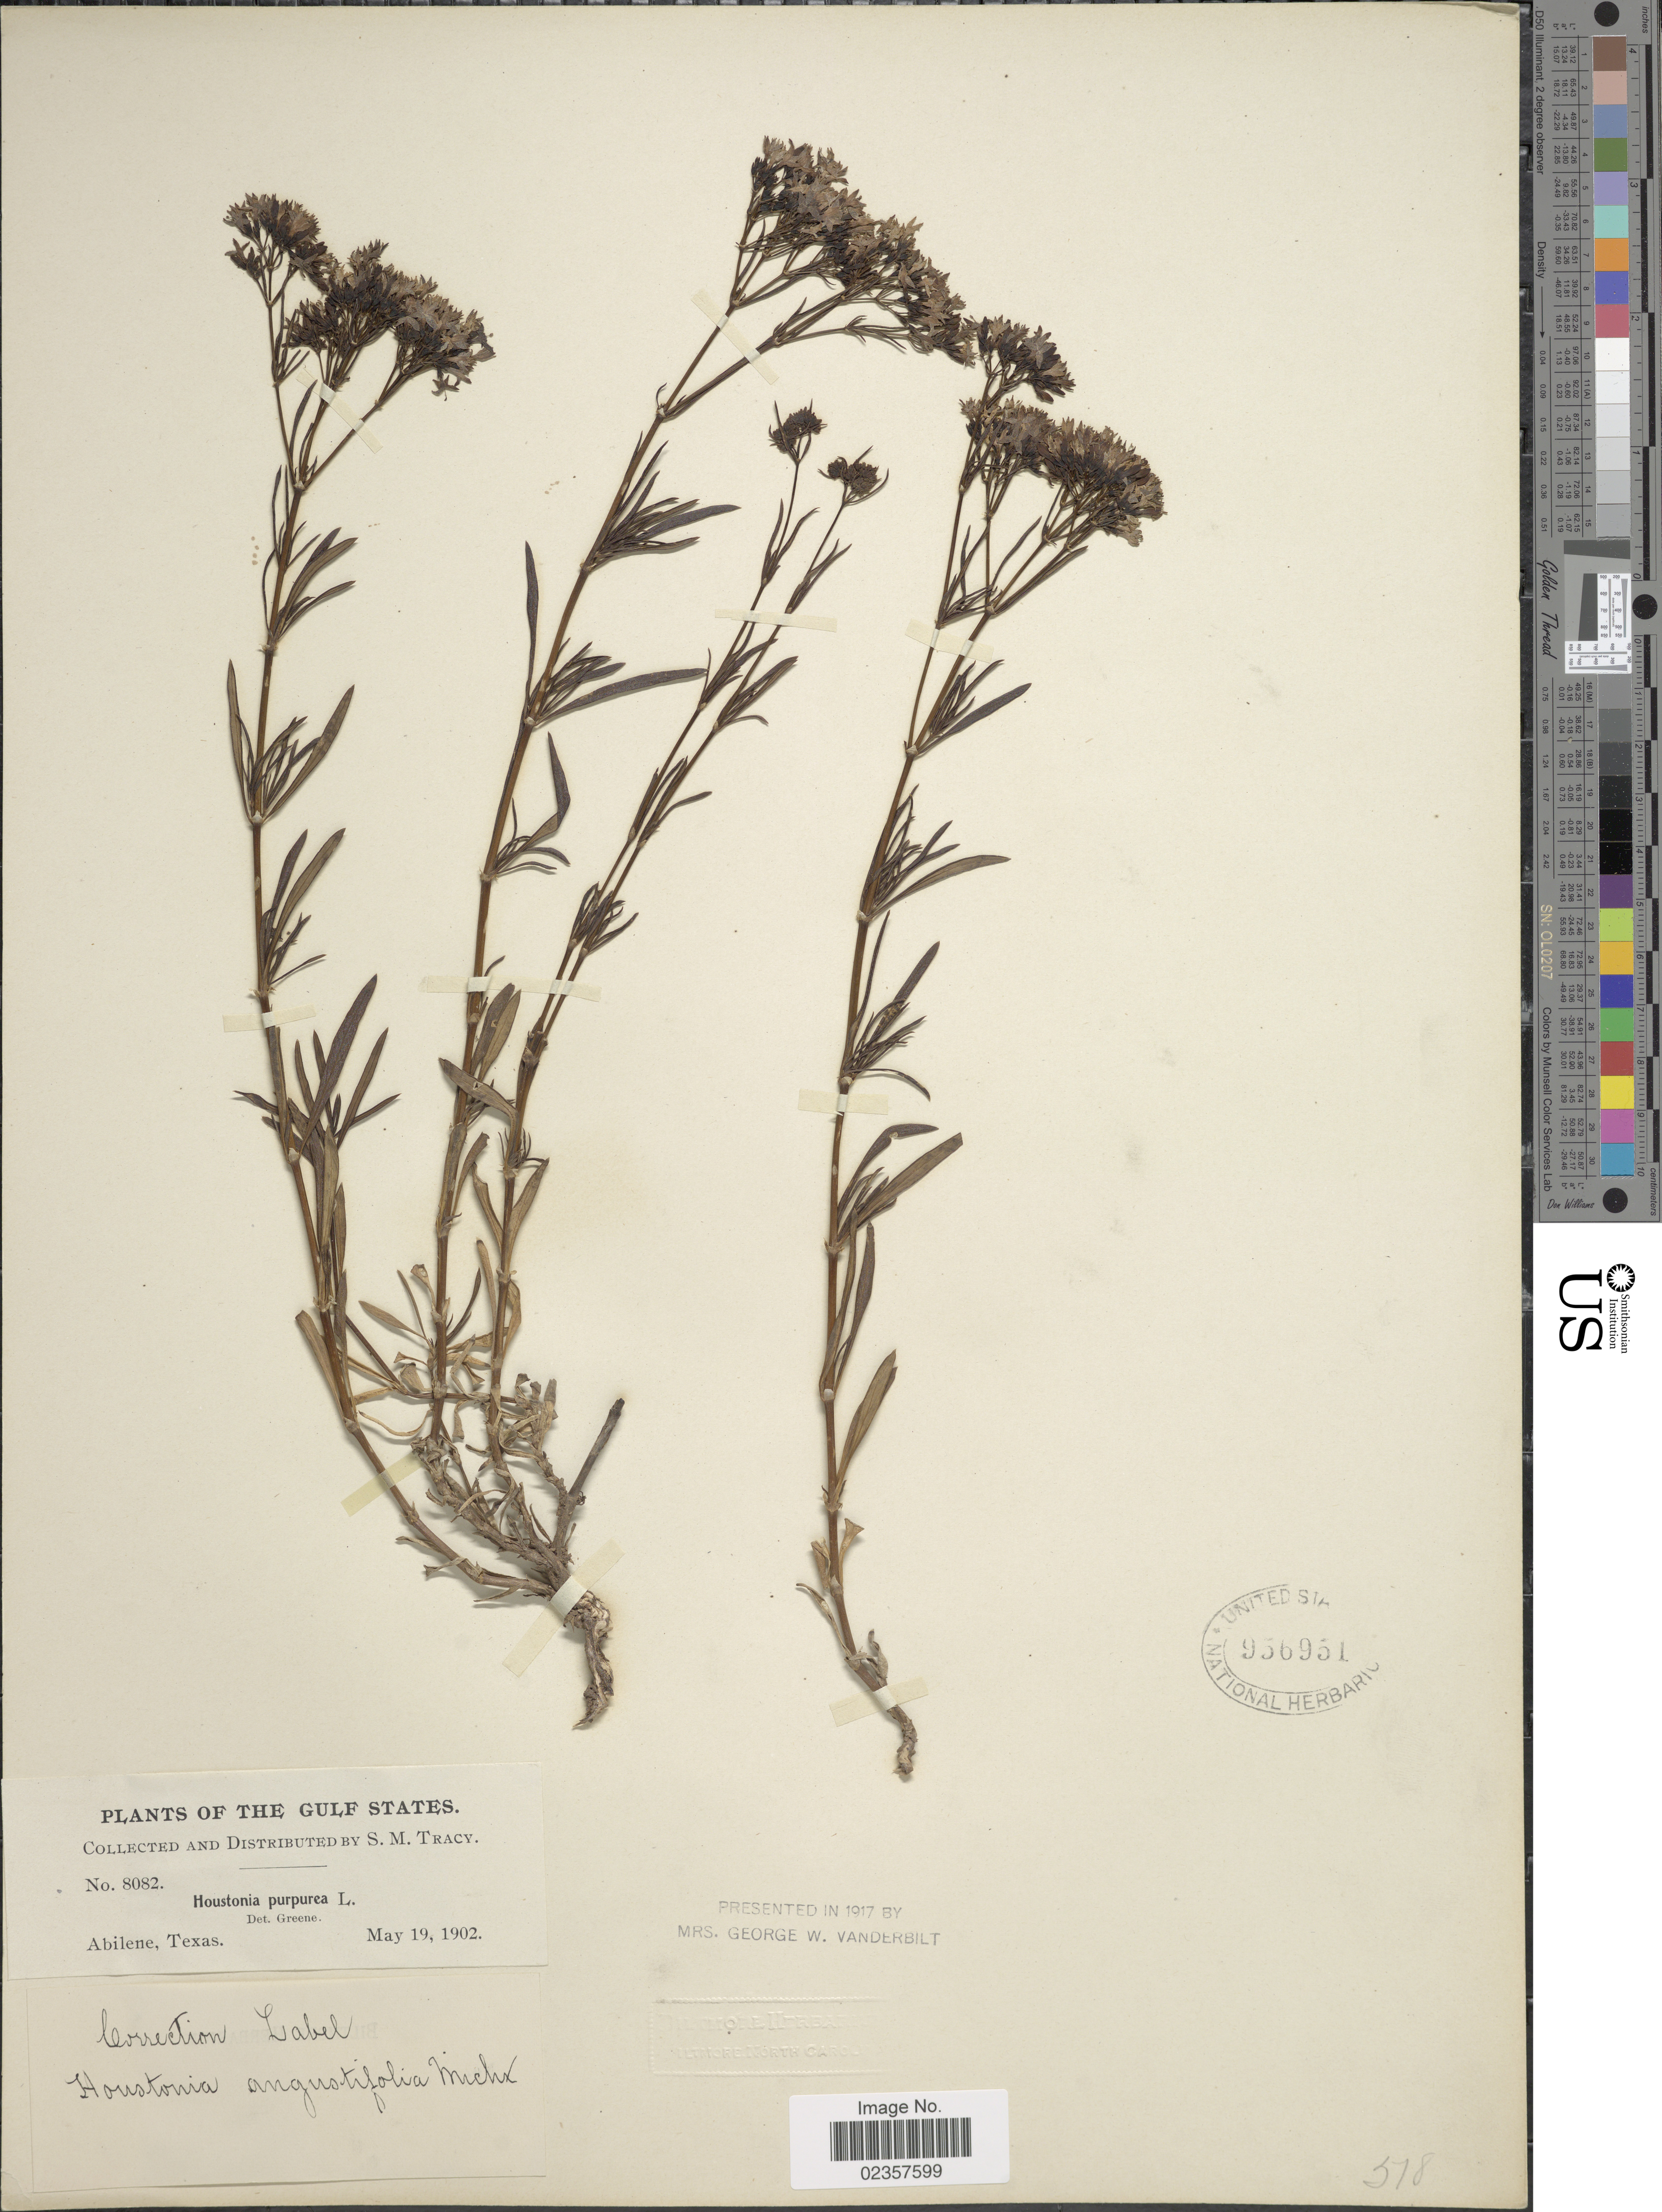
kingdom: Plantae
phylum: Tracheophyta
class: Magnoliopsida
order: Gentianales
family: Rubiaceae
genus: Houstonia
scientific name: Houstonia nigricans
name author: (Lam.) Fernald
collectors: S. M. Tracy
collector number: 8082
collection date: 1902-05-19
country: United States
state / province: Texas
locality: Gulf States, Abilene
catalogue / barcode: US 956951